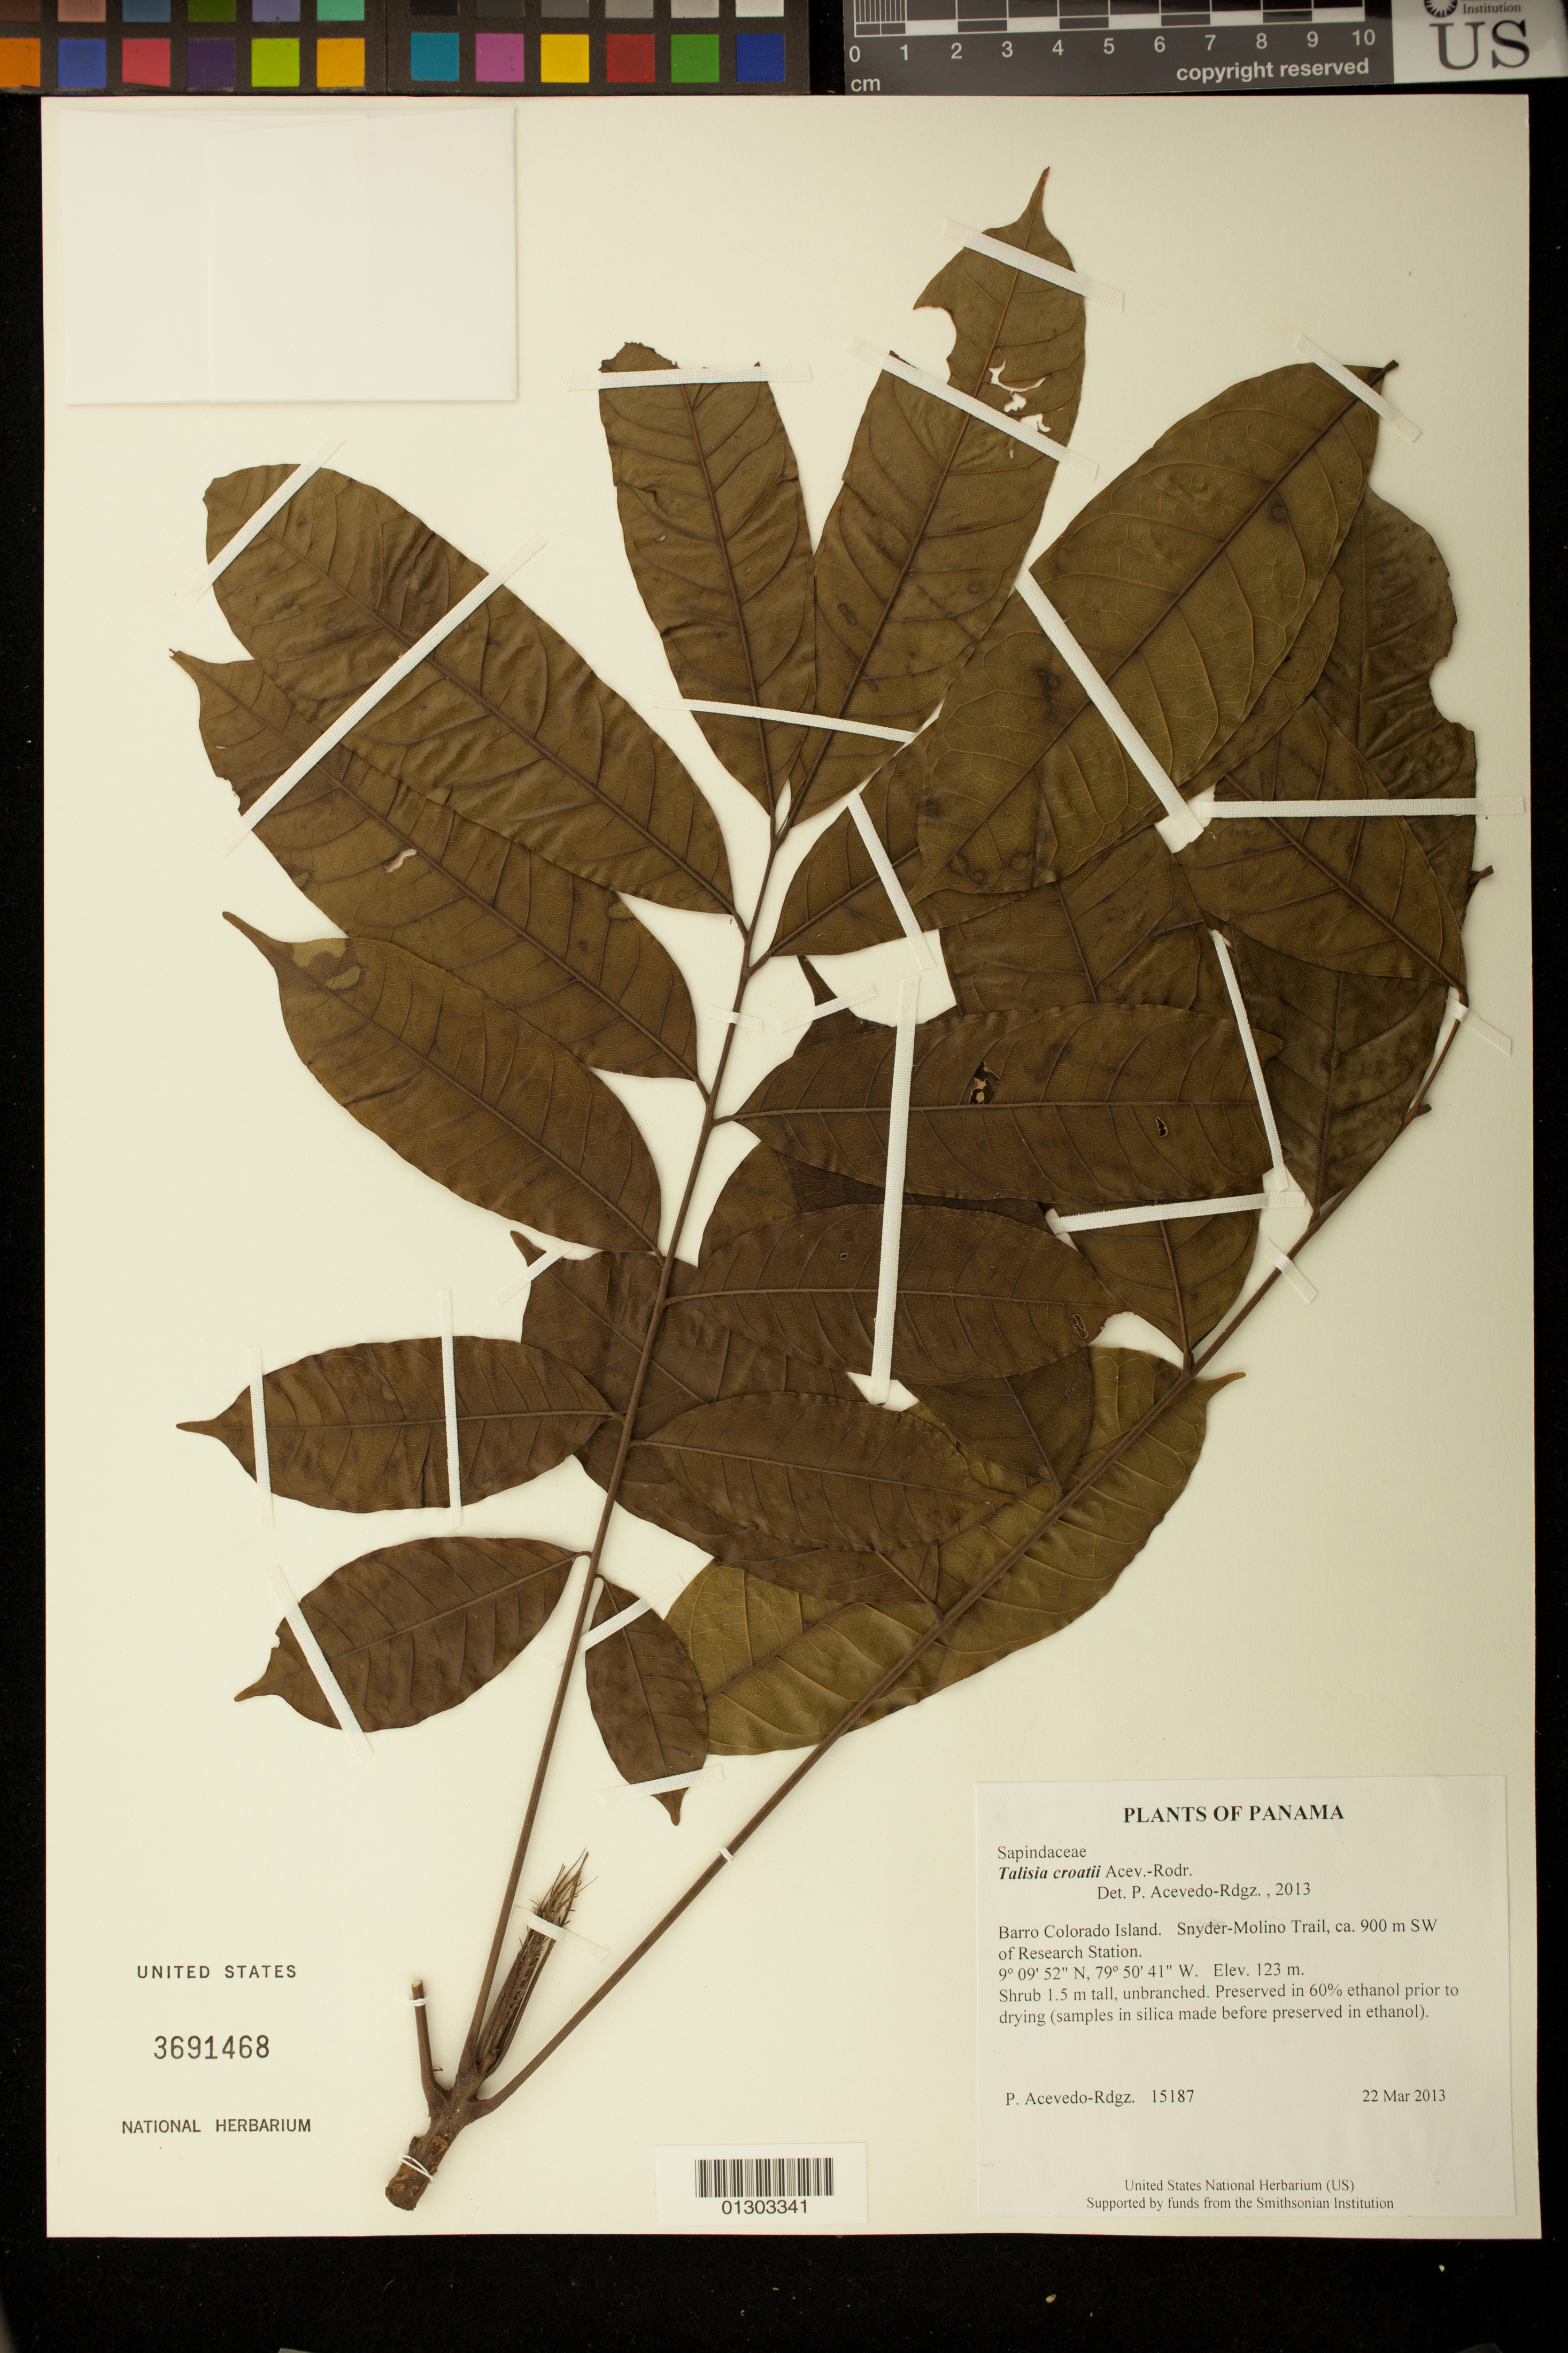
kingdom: Plantae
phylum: Tracheophyta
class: Magnoliopsida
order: Sapindales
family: Sapindaceae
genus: Talisia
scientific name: Talisia croatii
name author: Acev.-Rodr.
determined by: Acevedo-Rodríguez, P., (BOT), Smithsonian Institution - National Museum of Natural History (UNITED STATES)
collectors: P. Acevedo-Rodr.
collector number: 15187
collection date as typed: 22 Mar 2013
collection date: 2013-03-22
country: Panama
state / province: Panamá Oeste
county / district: Canal Zone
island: Barro Colorado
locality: Snyder-Molino Trail, ca. 900 m SW of Research Station.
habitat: Forest along trail.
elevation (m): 123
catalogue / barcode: US 3691468